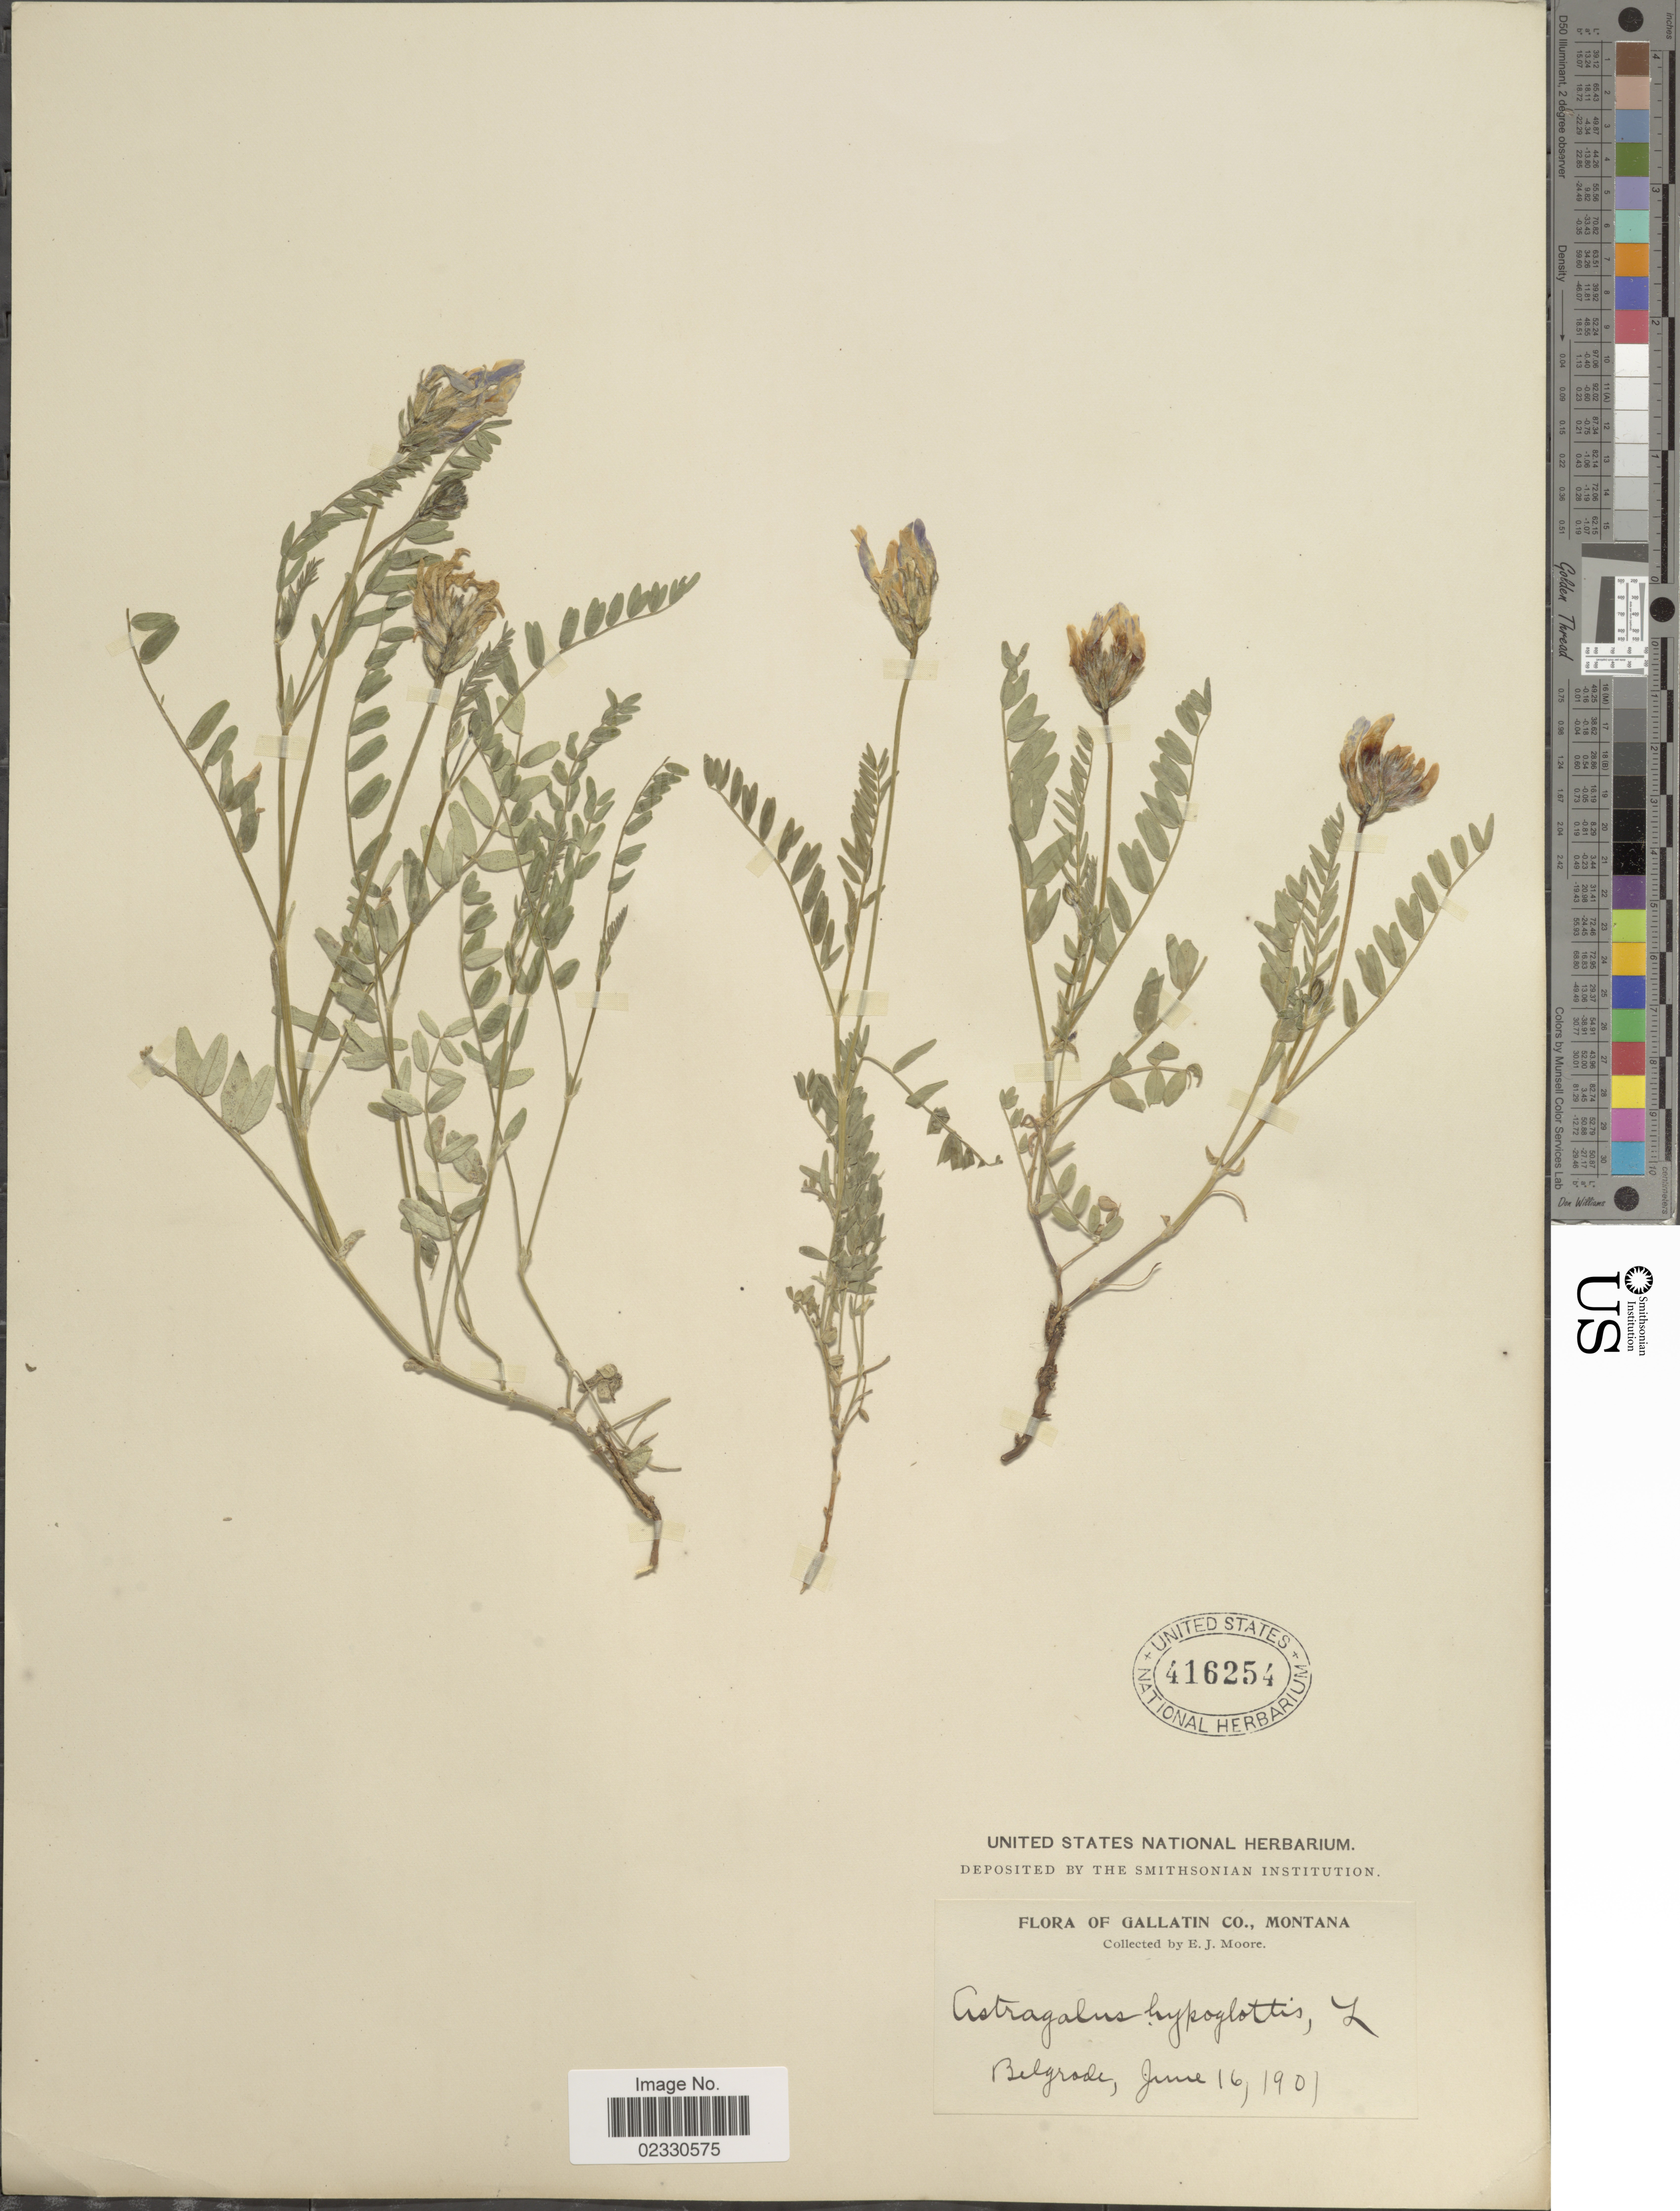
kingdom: Plantae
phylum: Tracheophyta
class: Magnoliopsida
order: Fabales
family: Fabaceae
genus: Astragalus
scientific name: Astragalus dasyglottis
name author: DC.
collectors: E. Moore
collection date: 1901-06-16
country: United States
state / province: Montana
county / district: Gallatin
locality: Belgrade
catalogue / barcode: US 416254